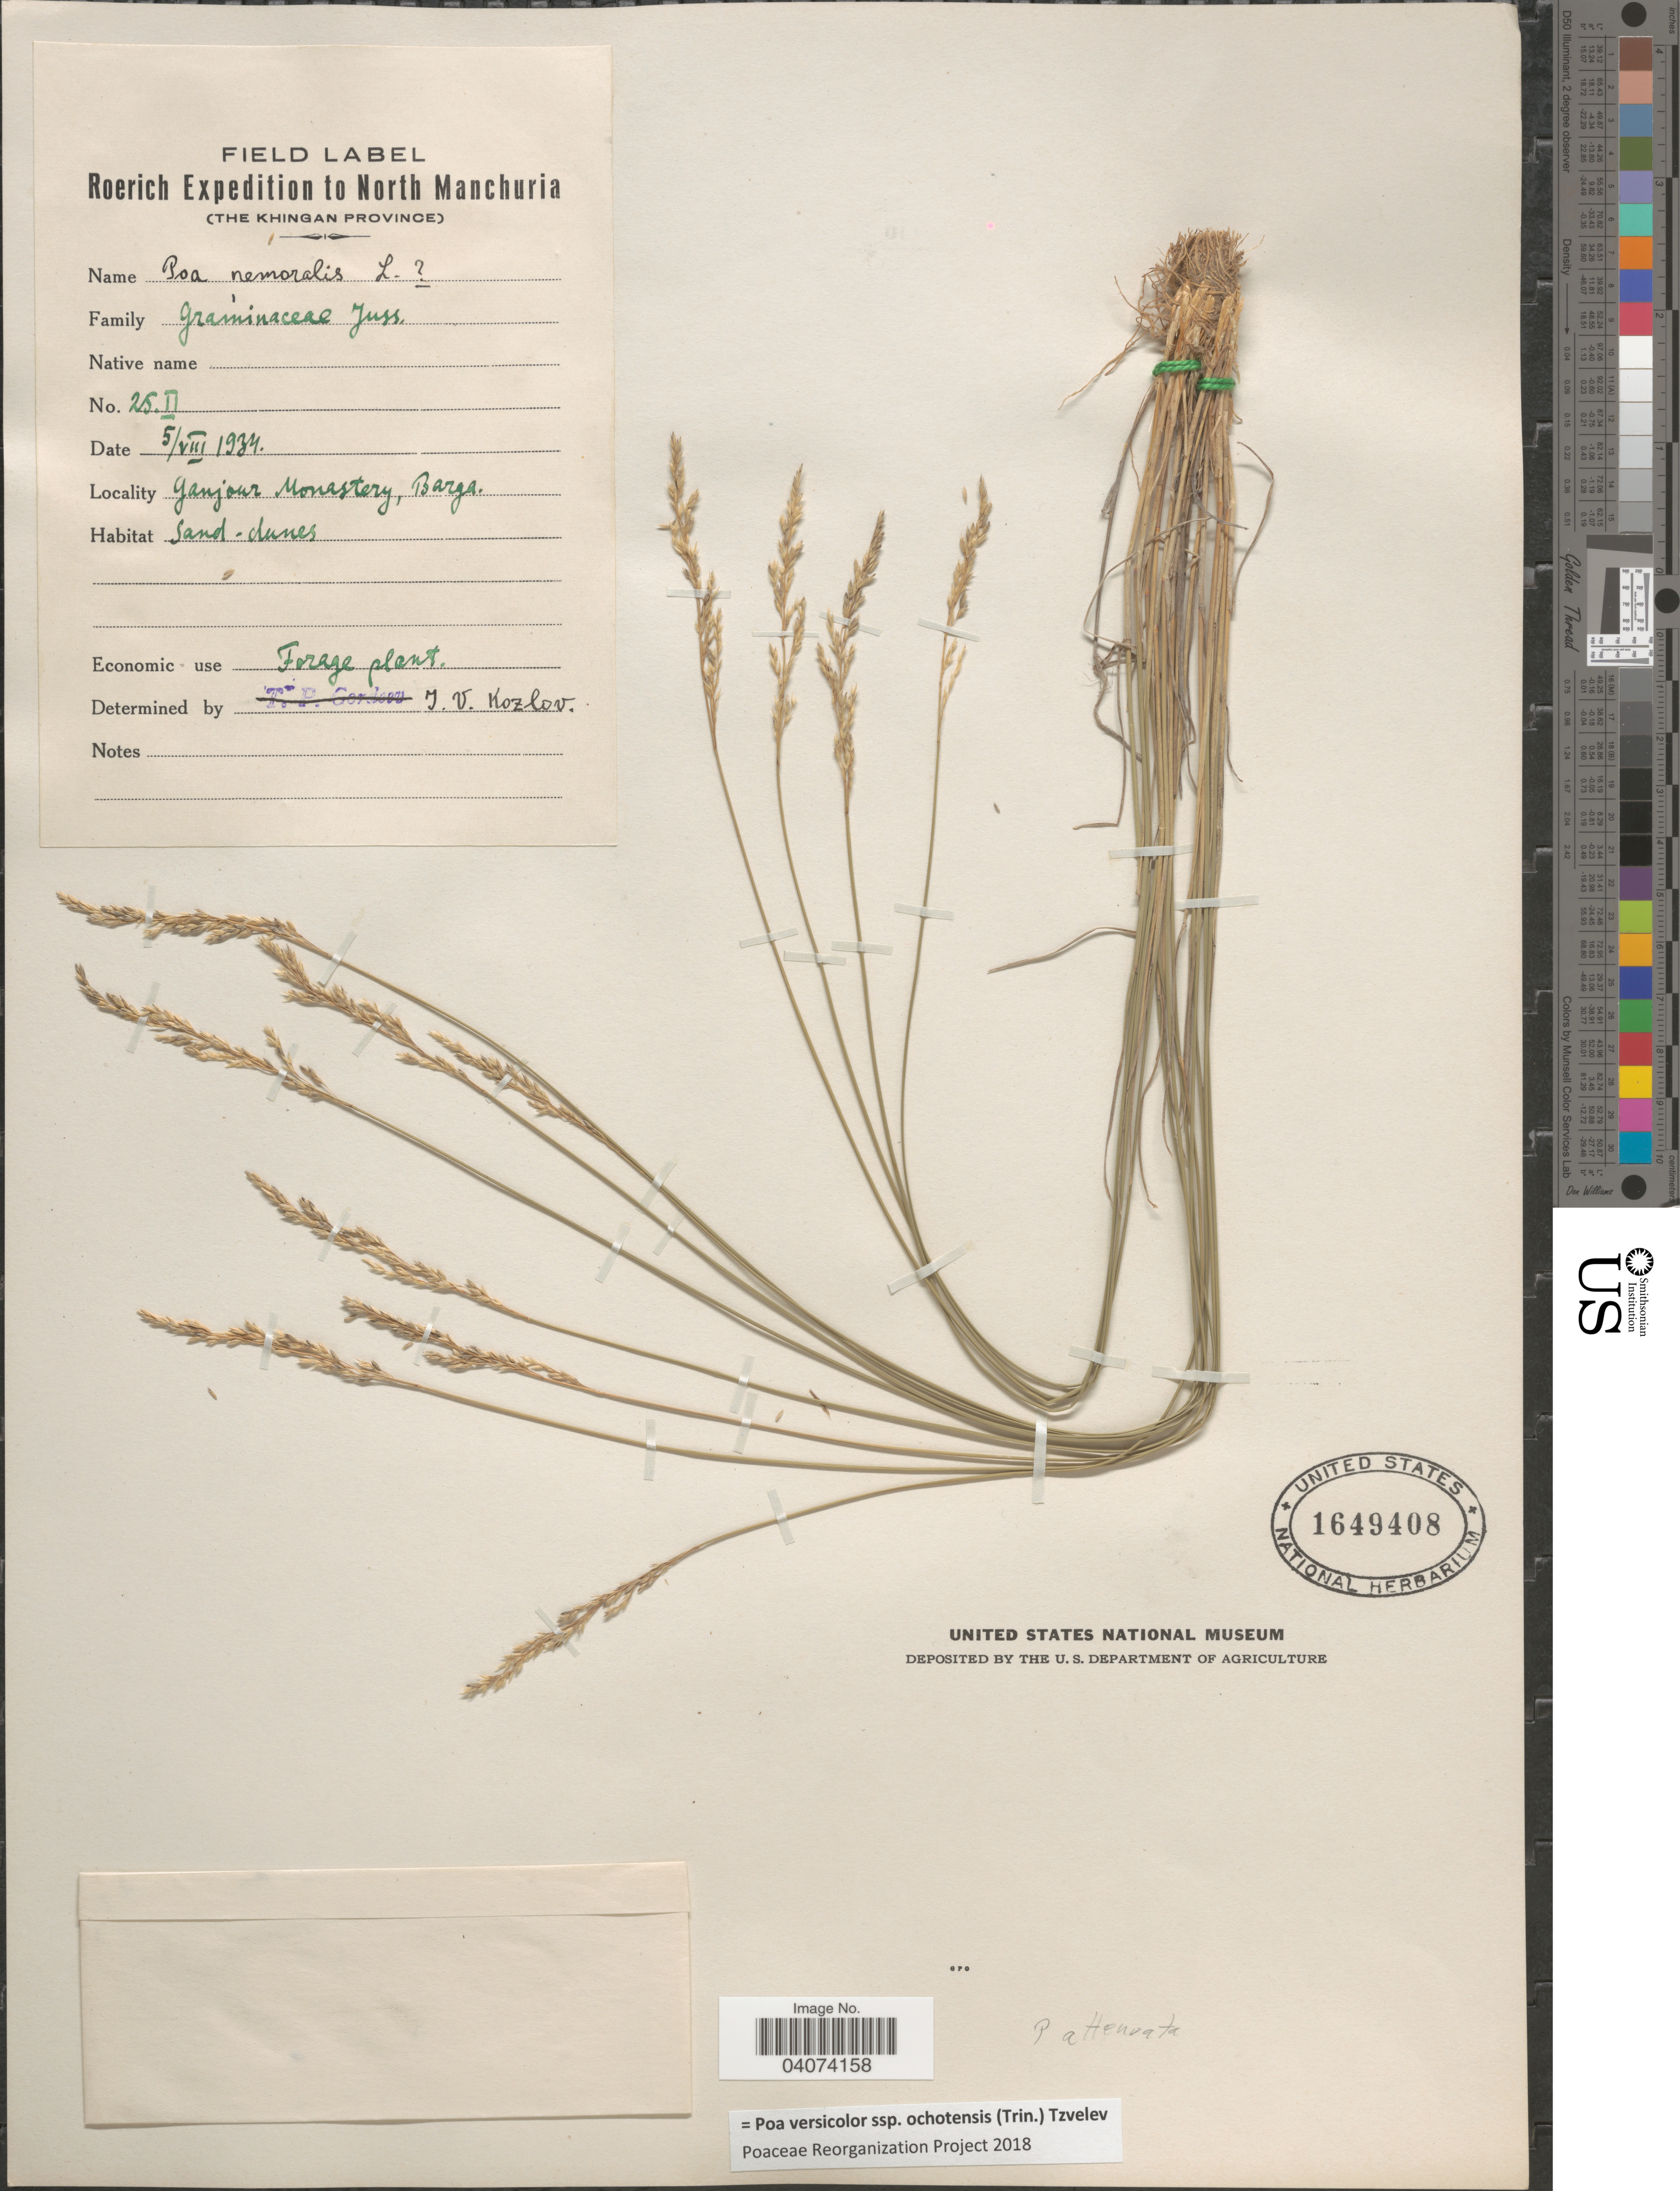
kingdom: Plantae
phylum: Tracheophyta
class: Liliopsida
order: Poales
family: Poaceae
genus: Poa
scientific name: Poa versicolor subsp. ochotensis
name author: (Trin.) Tzvelev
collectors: Roerich Expedition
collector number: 25II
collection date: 1934-08-05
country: China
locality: North Manchuria (The Khingan Province). Ganjour Monastery, Barga.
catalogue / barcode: US 1649408